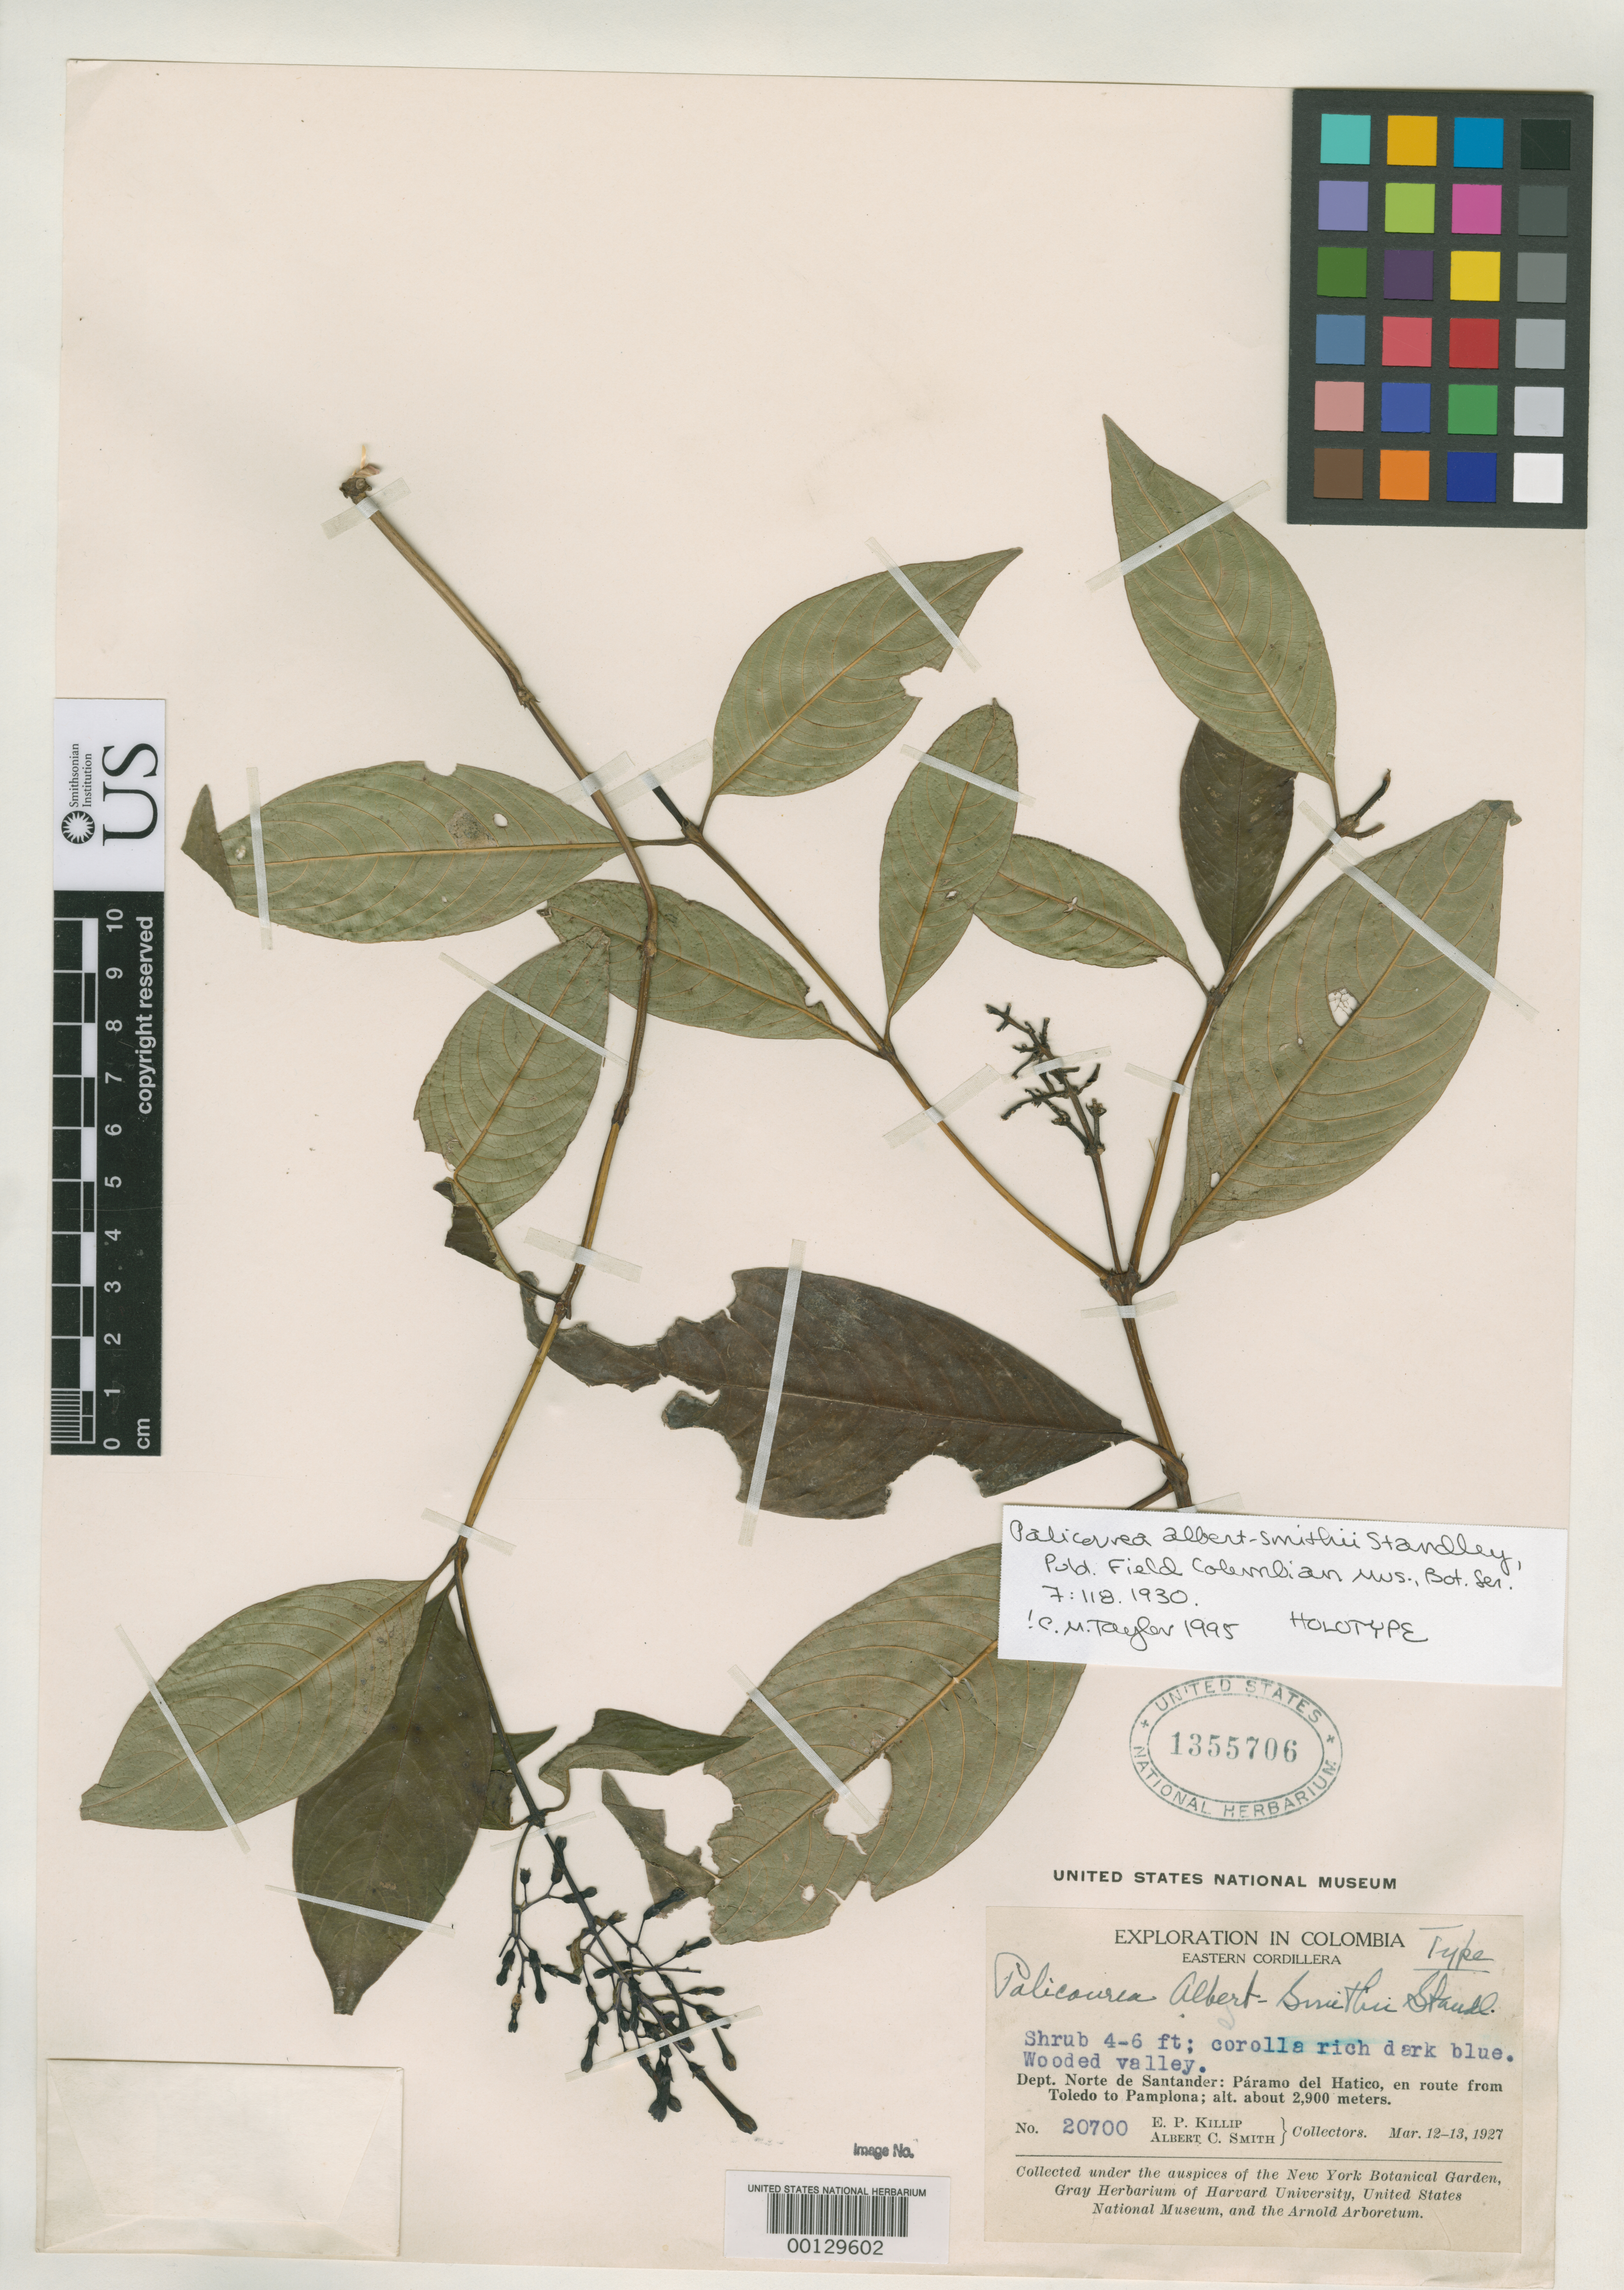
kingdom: Plantae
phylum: Tracheophyta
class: Magnoliopsida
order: Gentianales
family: Rubiaceae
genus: Palicourea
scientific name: Palicourea albert-smithii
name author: Standl.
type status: Holotype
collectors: E. P. Killip & A. C. Smith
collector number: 20700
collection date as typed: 12 Mar 1927 to 13 Mar 1927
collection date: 1927-03-12/1927-03-13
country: Colombia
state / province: Norte de Santander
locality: Paramo del Hatico, en route from Toledo to Pamplona.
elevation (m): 2900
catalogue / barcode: US 1355706